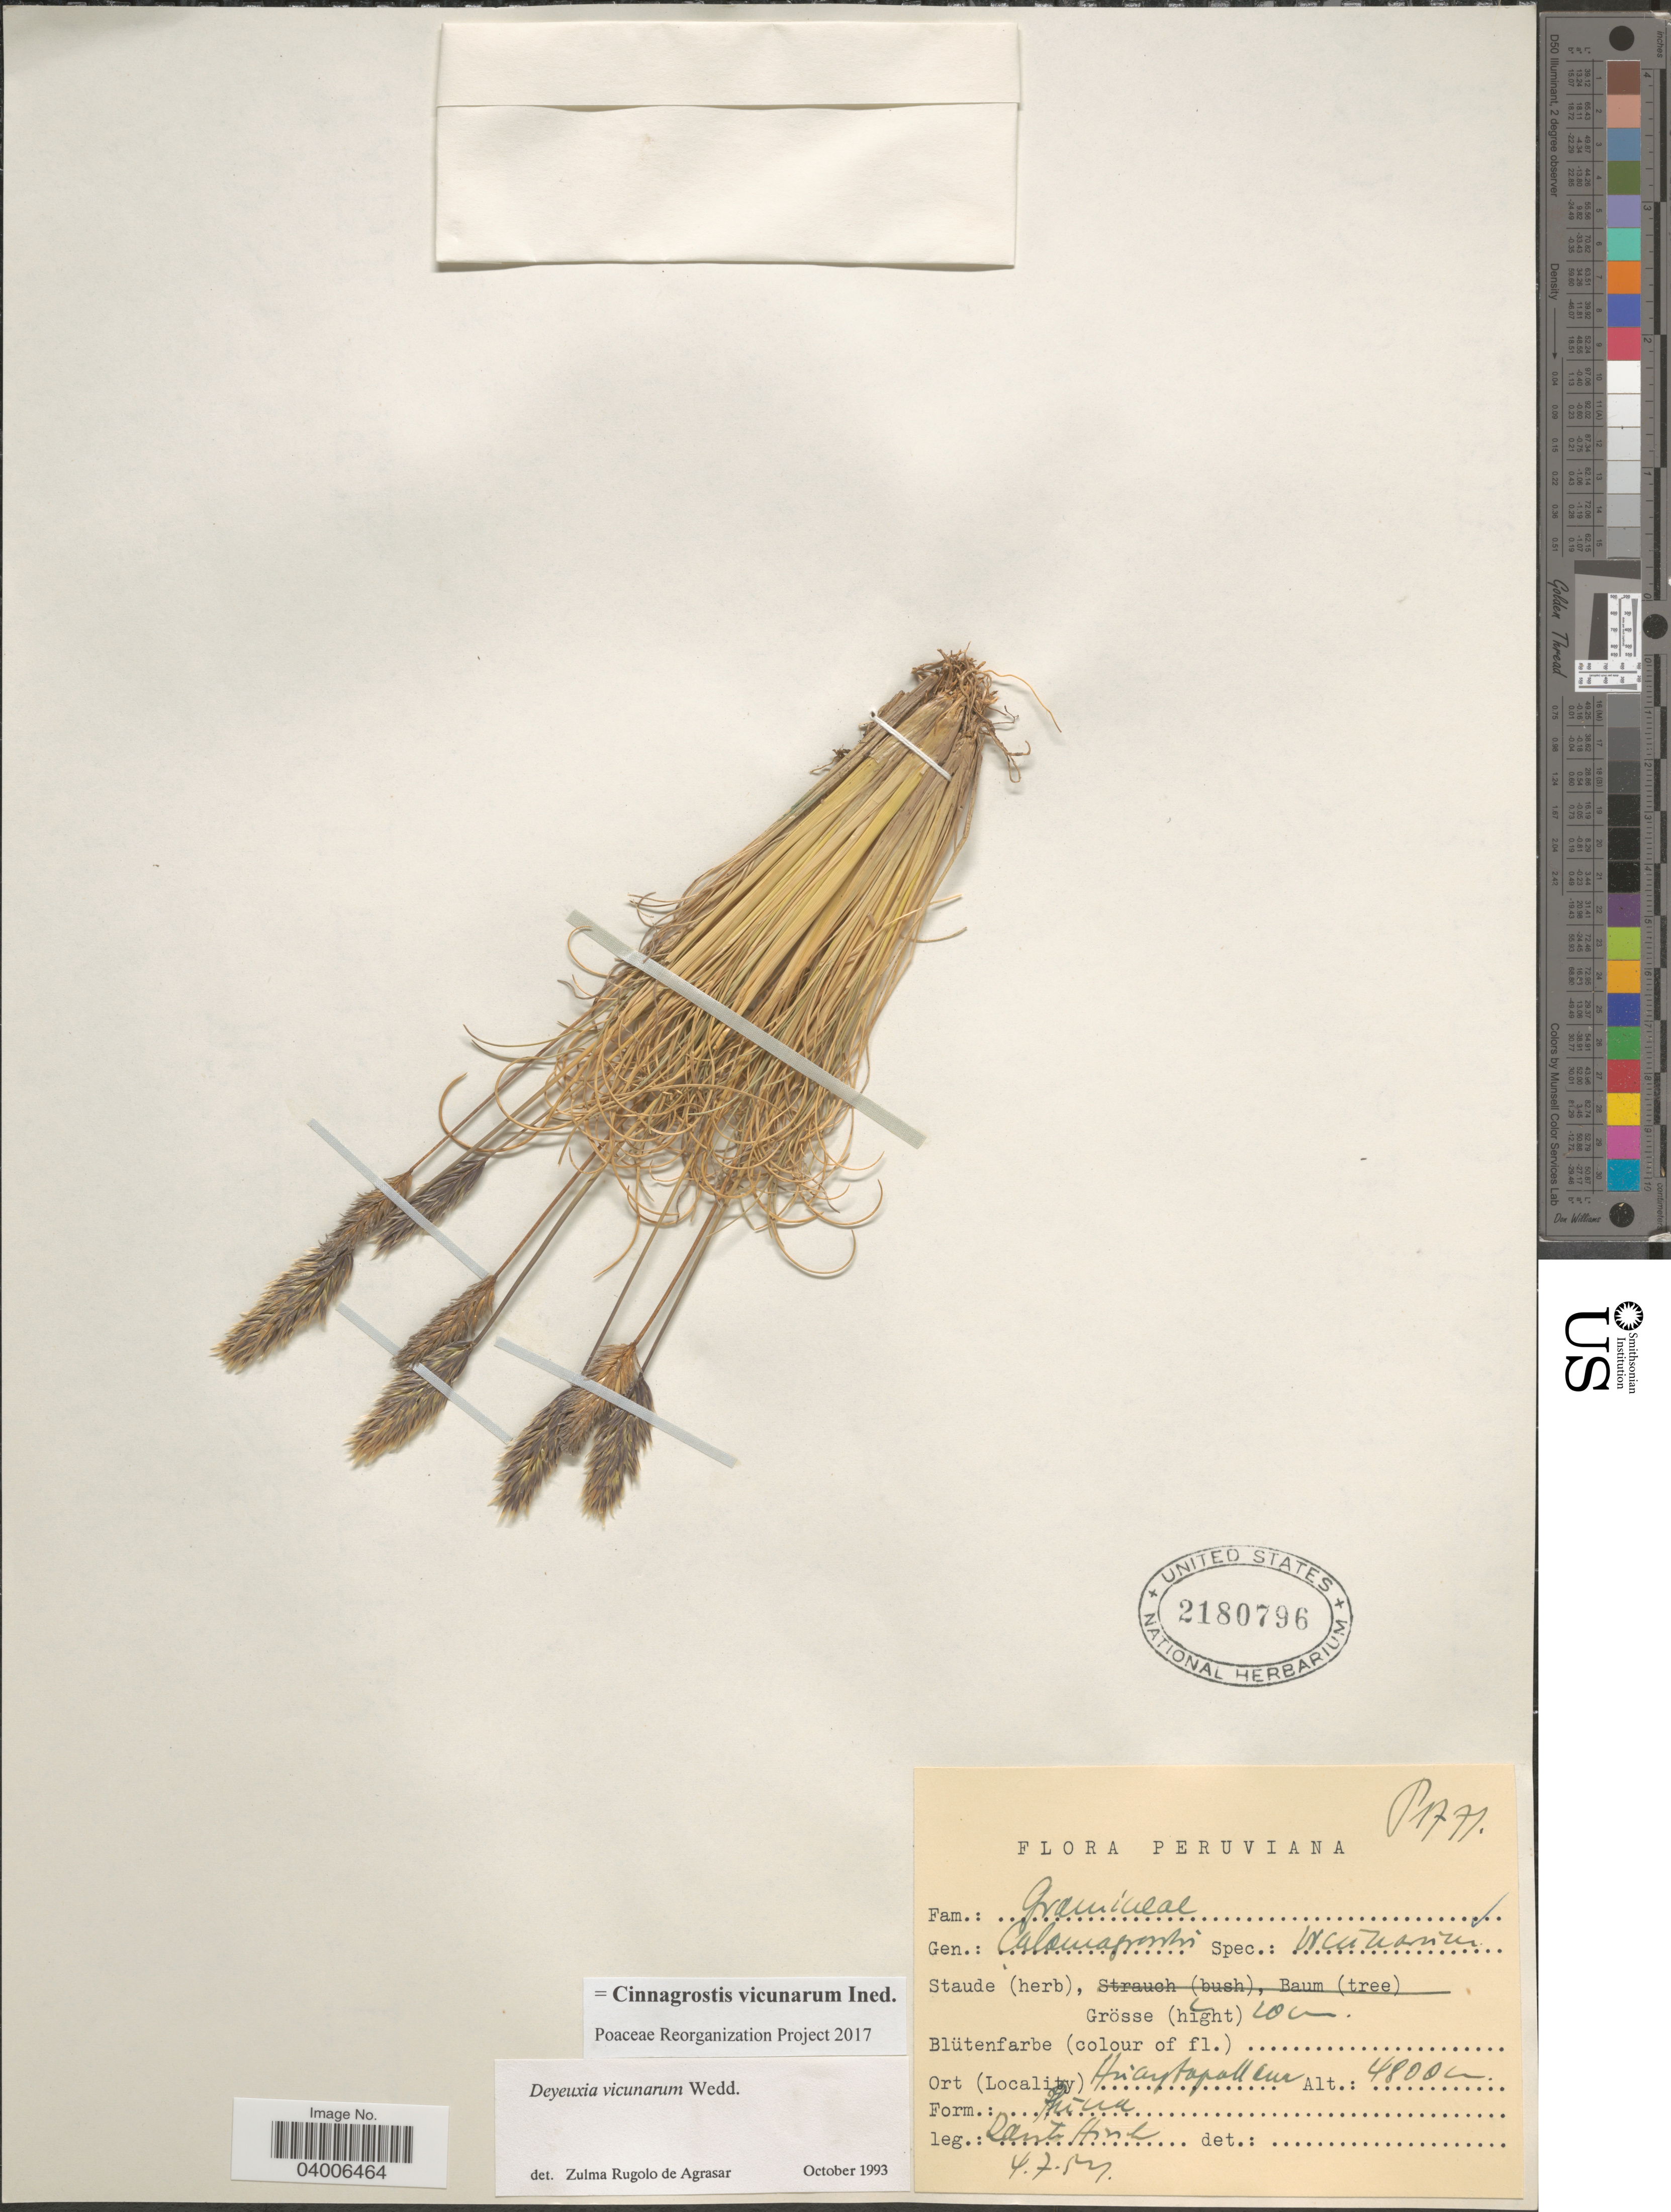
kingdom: Plantae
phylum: Tracheophyta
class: Liliopsida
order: Poales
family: Poaceae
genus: Cinnagrostis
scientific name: Cinnagrostis vicunarum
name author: (Wedd.) P.M. Peterson et al.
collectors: W. Rauh & G. Hirsch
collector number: P1771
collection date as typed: Transcribed d/m/y: 4/7/54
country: Peru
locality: Waytapallana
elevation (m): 4800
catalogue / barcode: US 2180796